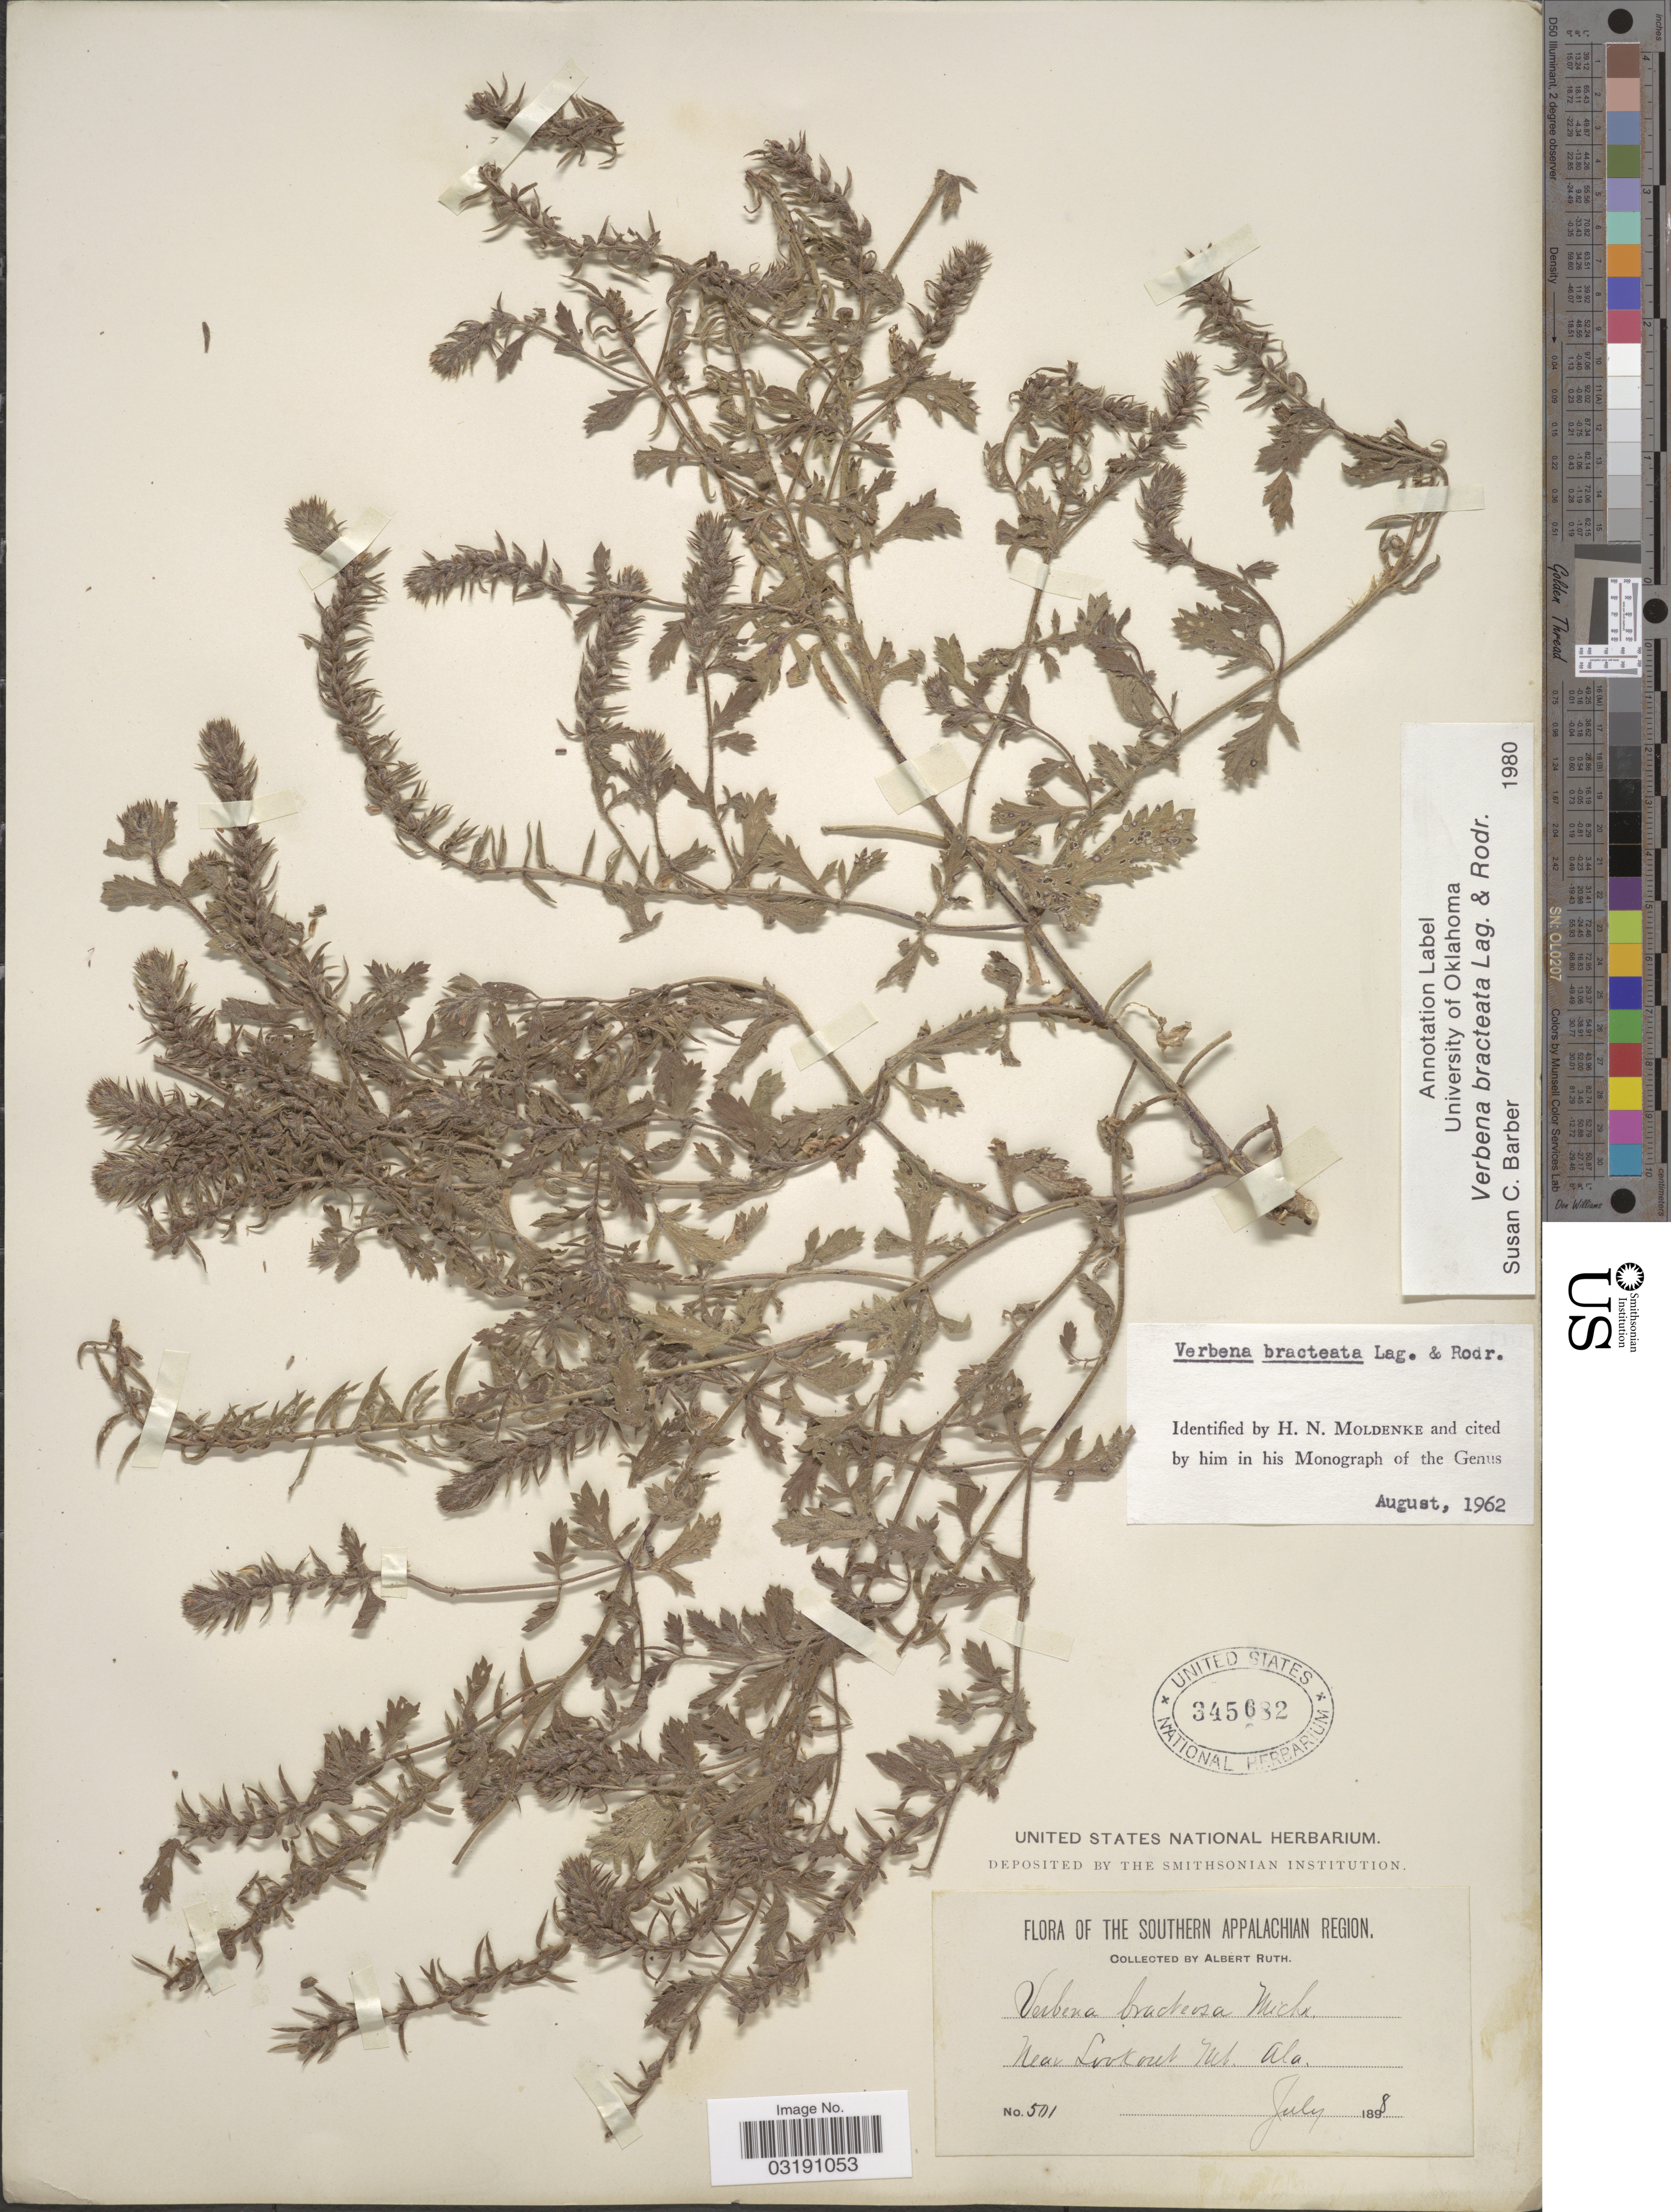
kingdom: Plantae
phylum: Tracheophyta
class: Magnoliopsida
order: Lamiales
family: Verbenaceae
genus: Verbena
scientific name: Verbena bracteata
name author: Cav. ex Lag. & Rodr.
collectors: A. Ruth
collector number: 501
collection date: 1898-07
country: United States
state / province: Alabama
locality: The Southern Apalachian Region. Near Lookout Mt. Ala.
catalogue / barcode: US 345682